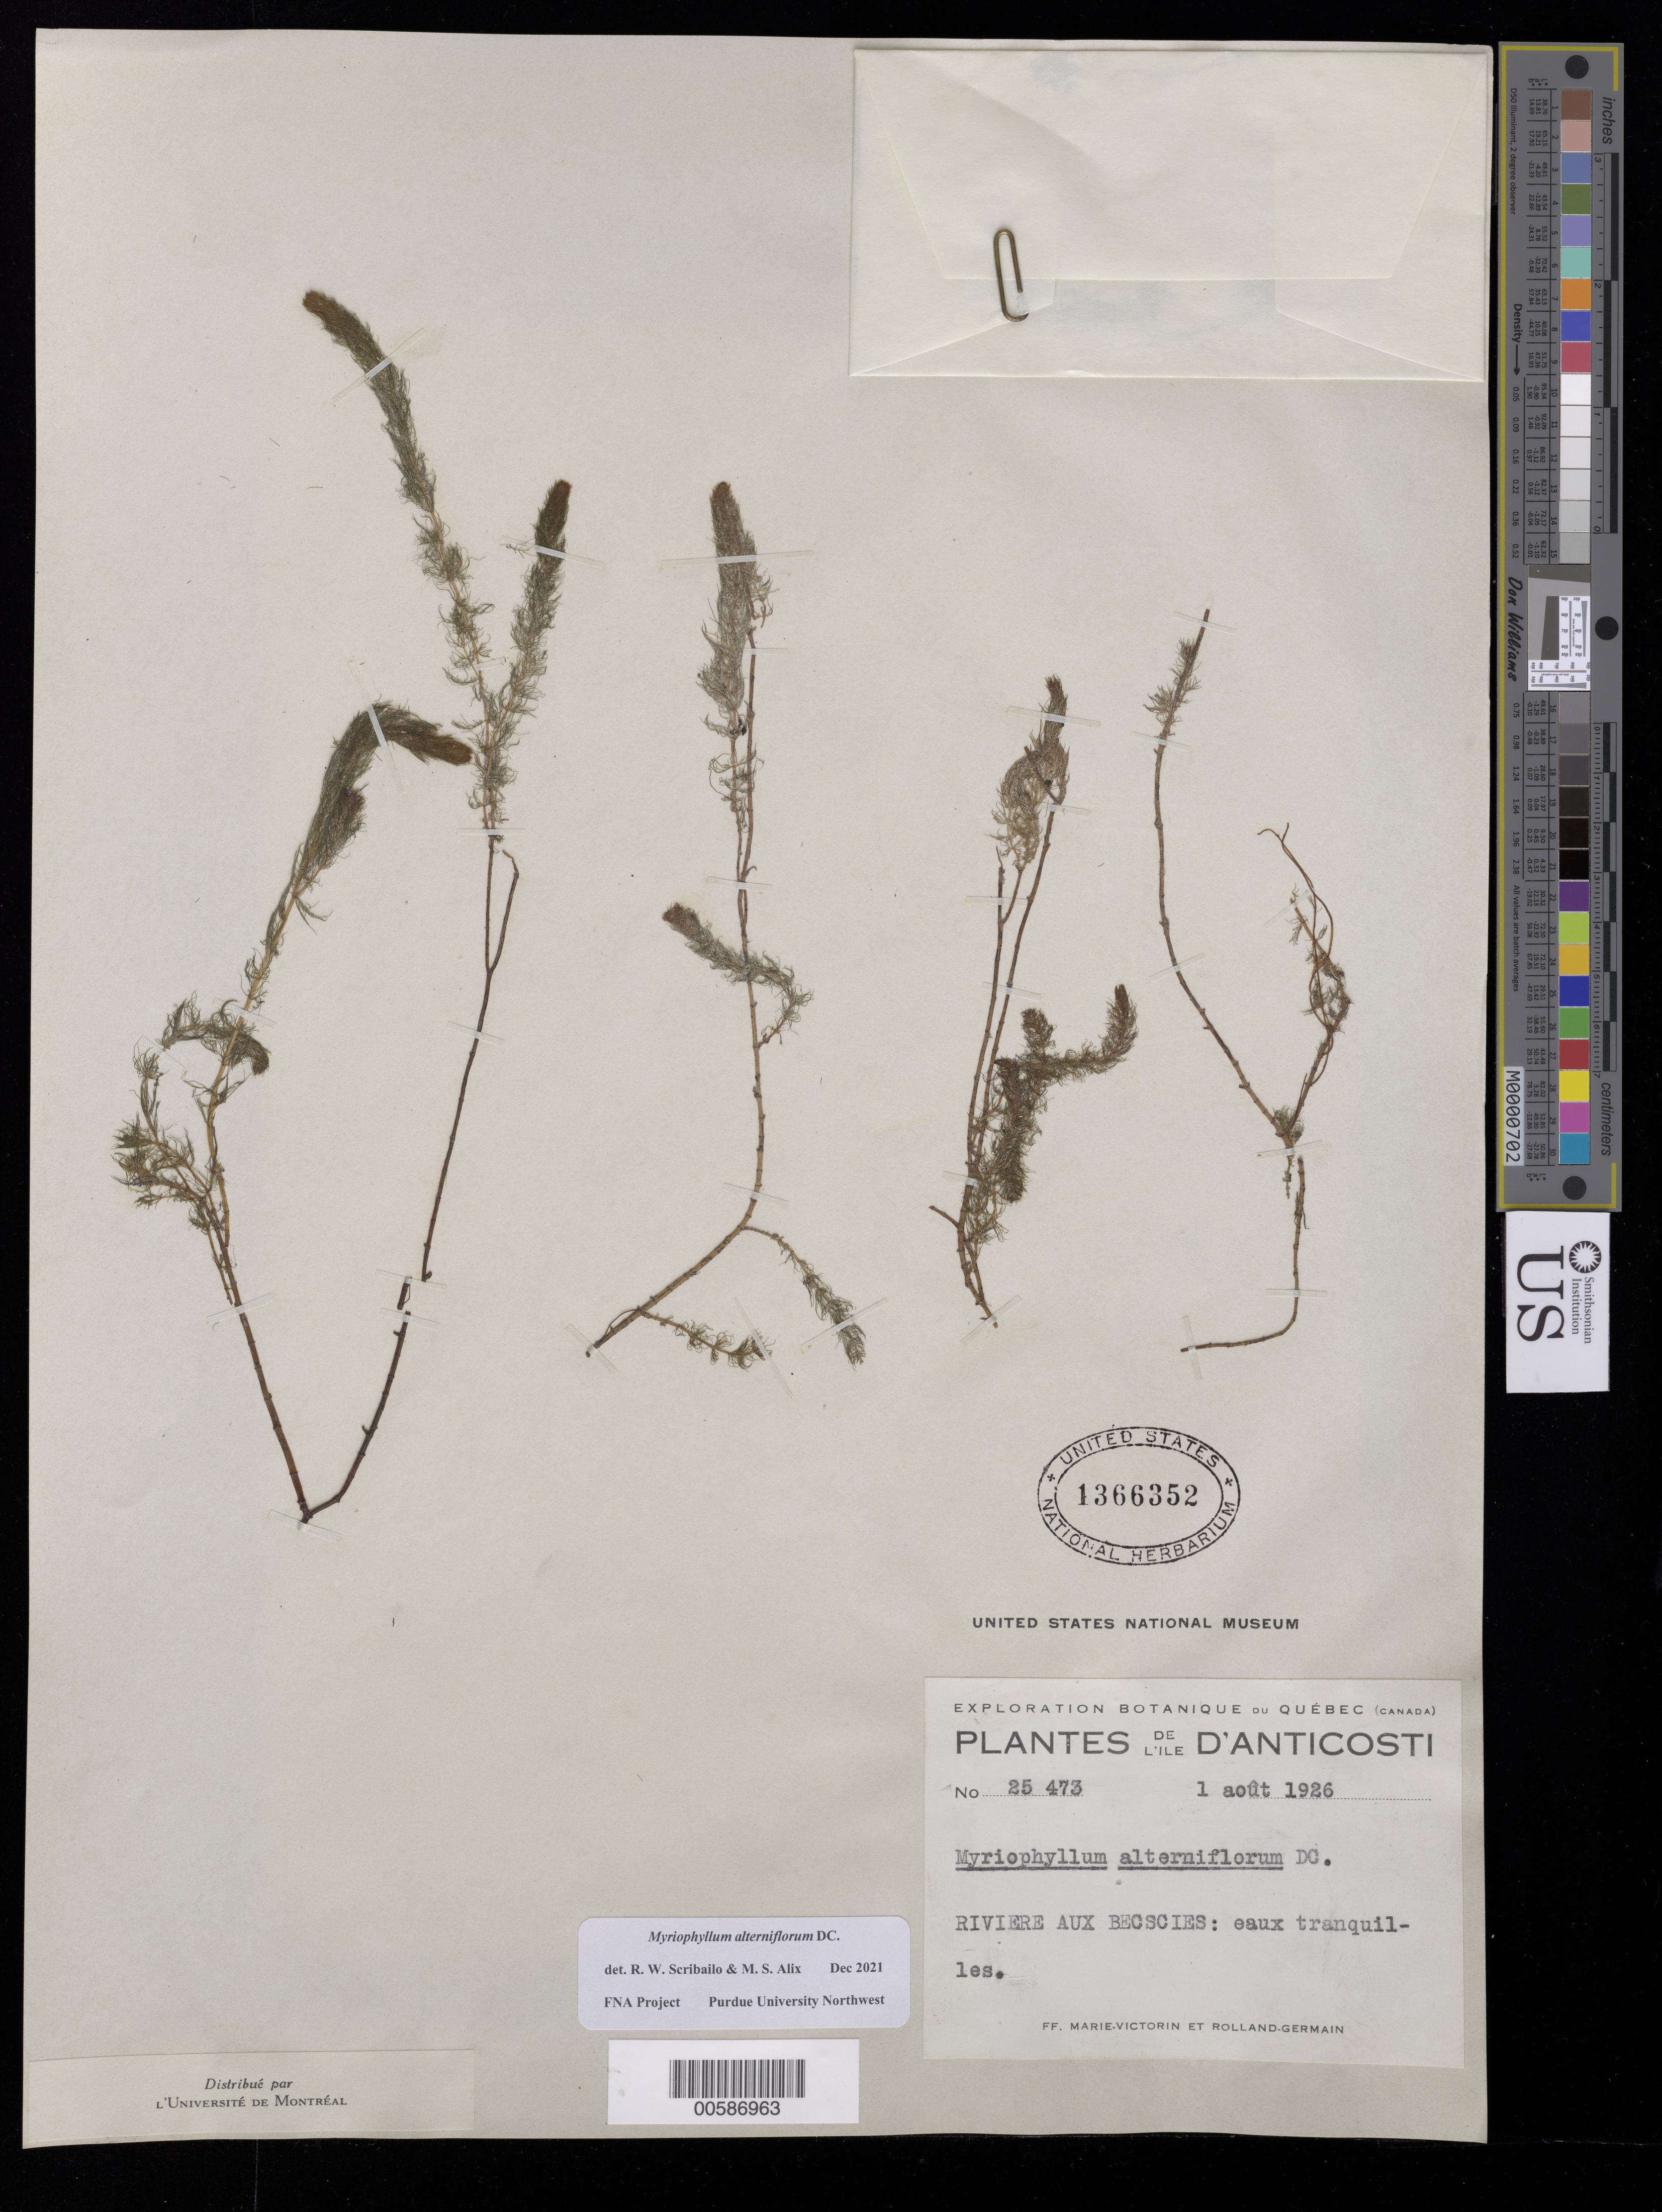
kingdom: Plantae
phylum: Tracheophyta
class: Magnoliopsida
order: Saxifragales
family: Haloragaceae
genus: Myriophyllum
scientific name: Myriophyllum alterniflorum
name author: DC.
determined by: Scribailo, R. W.; Alix, M. S.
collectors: Fr. Marie-Victorin & Rolland-Germain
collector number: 25473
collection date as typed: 01 Aug 1926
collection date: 1926-08-01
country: Canada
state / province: Quebec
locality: Riviere aux Becscies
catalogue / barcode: US 1366352